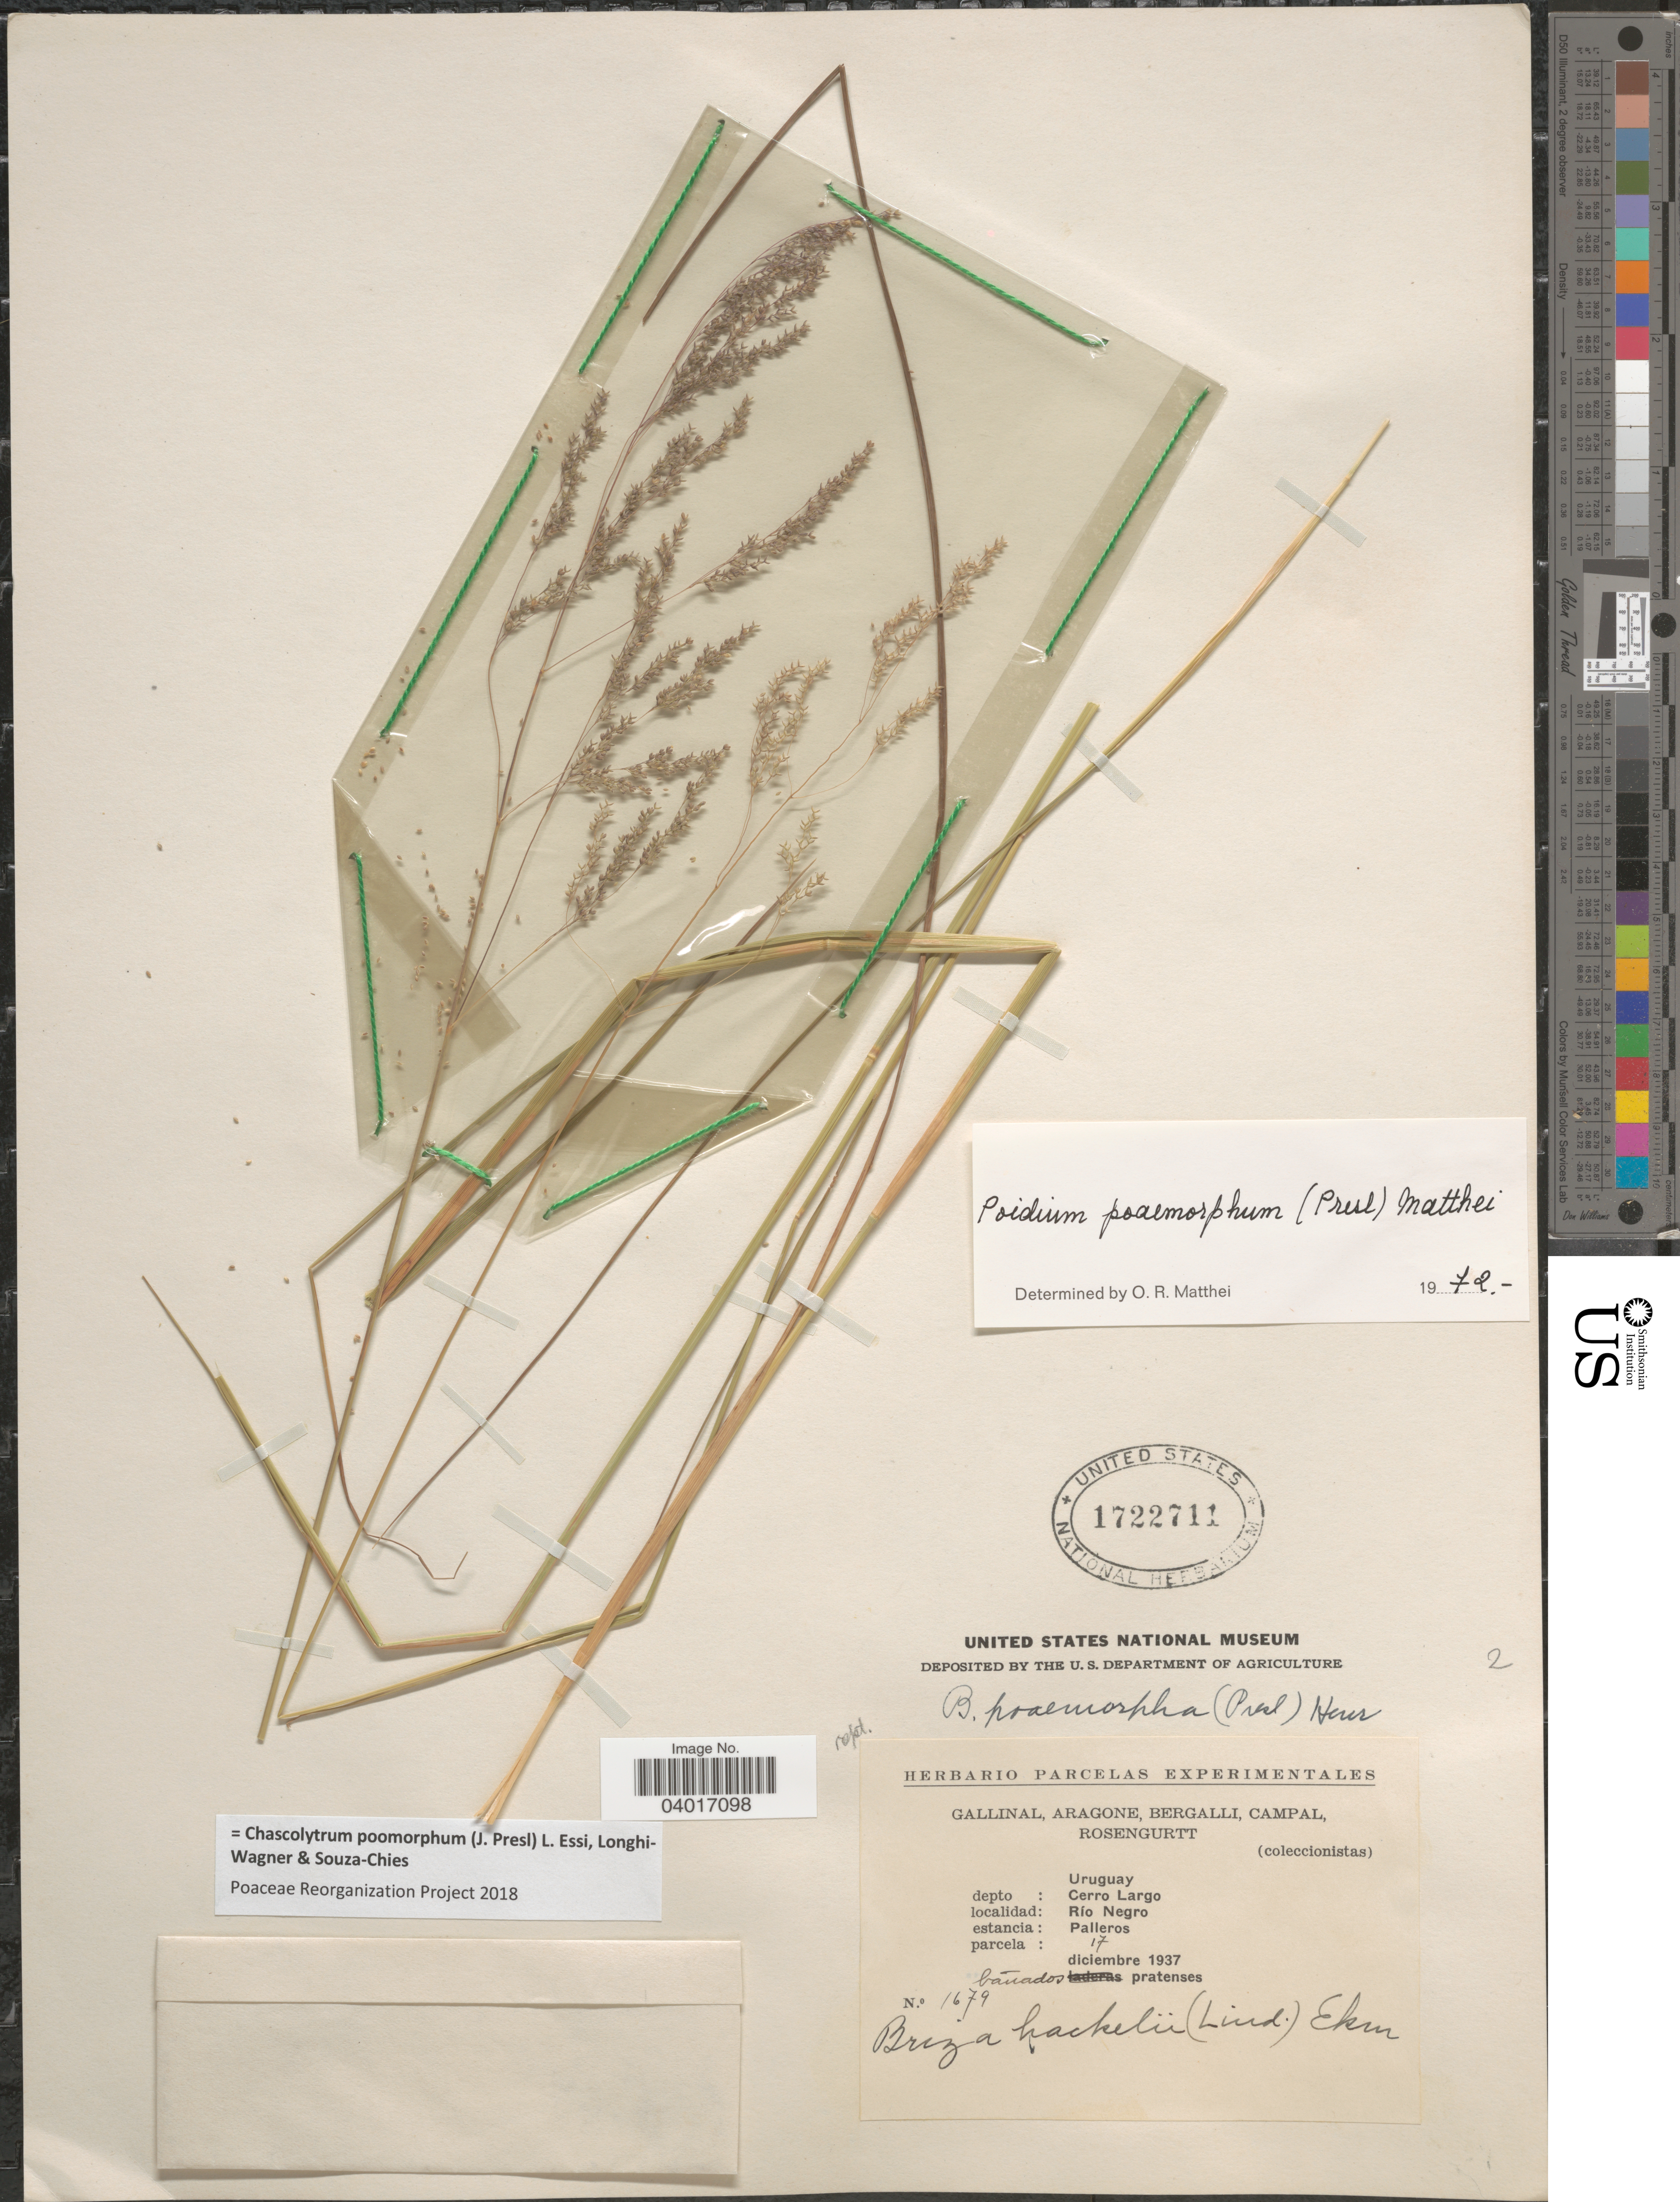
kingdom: Plantae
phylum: Tracheophyta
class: Liliopsida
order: Poales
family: Poaceae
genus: Chascolytrum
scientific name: Chascolytrum poomorphum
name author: (J. Presl) L. Essi et al.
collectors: -. Gallinal, -- Aragone, -- Bergalli, -- Campal & Rosengurtt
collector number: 1679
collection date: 1937-12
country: Uruguay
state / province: Cerro Largo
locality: Depto: Cerro Largo. Río Negro. Estancia: Palleros. Parcela: 17.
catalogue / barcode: US 1722711